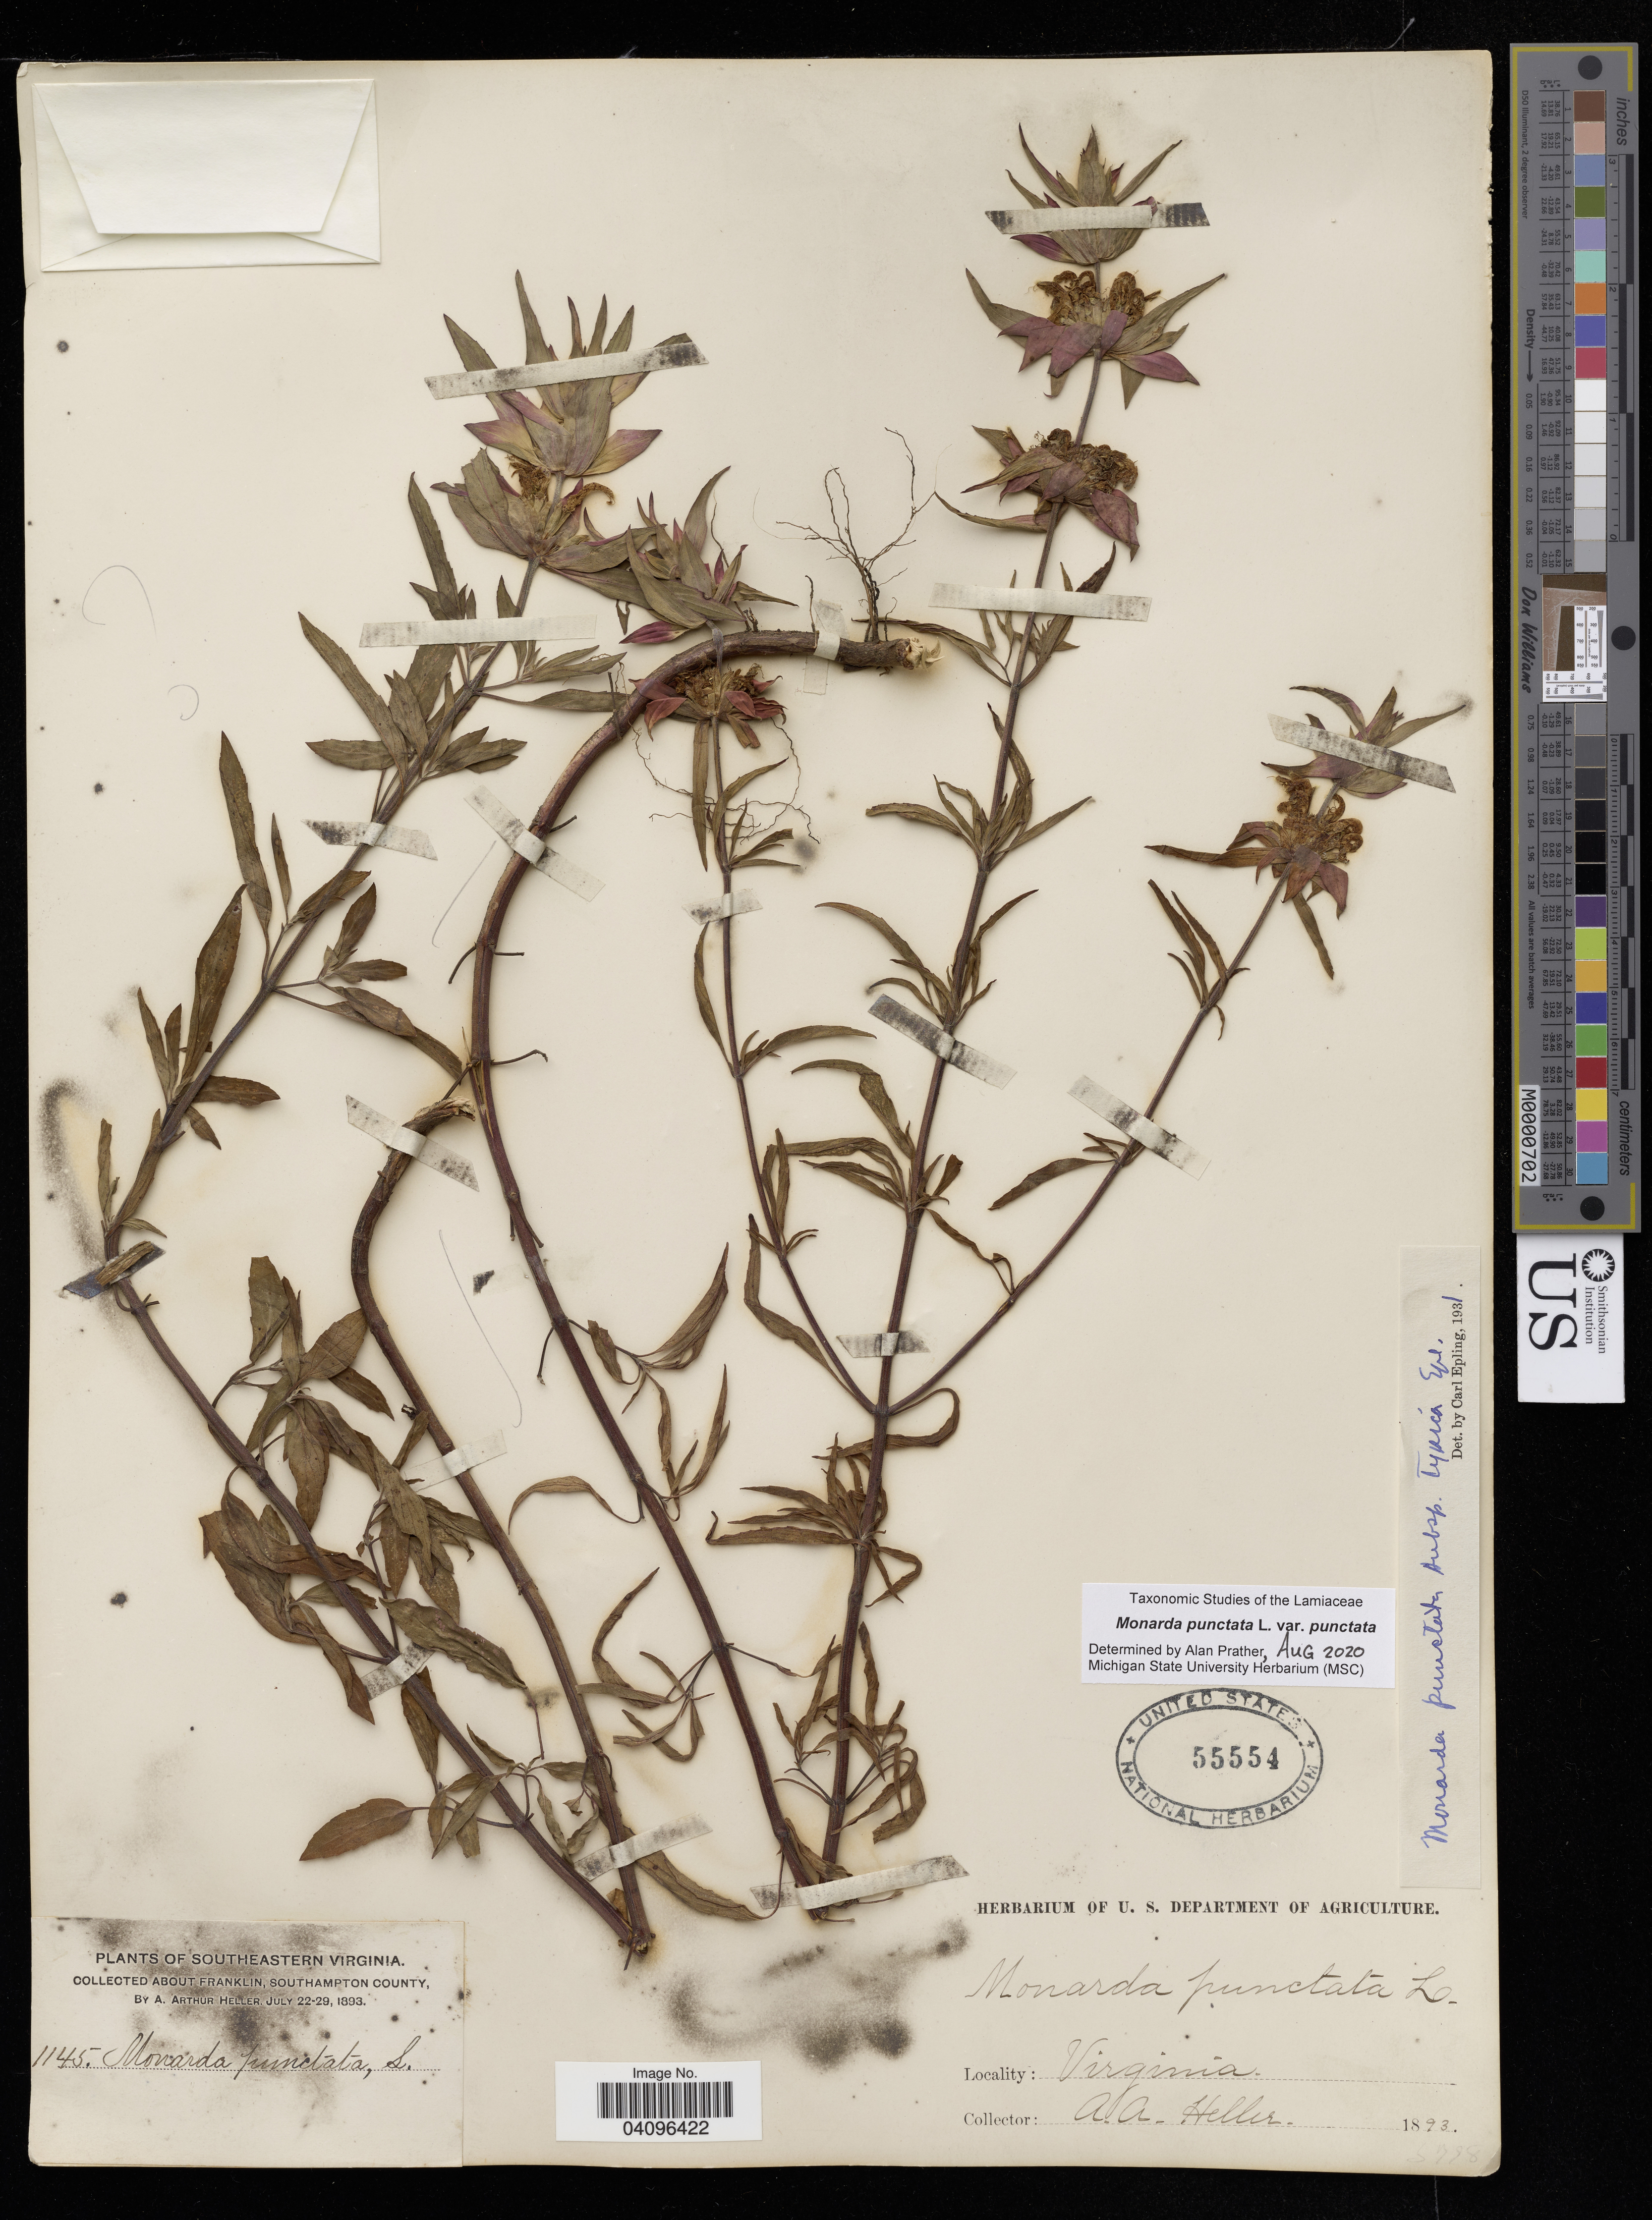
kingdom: Plantae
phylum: Tracheophyta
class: Magnoliopsida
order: Lamiales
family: Lamiaceae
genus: Monarda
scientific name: Monarda punctata var. punctata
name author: L.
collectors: A. A. Heller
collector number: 3778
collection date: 1893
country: United States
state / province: Virginia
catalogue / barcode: US 55554